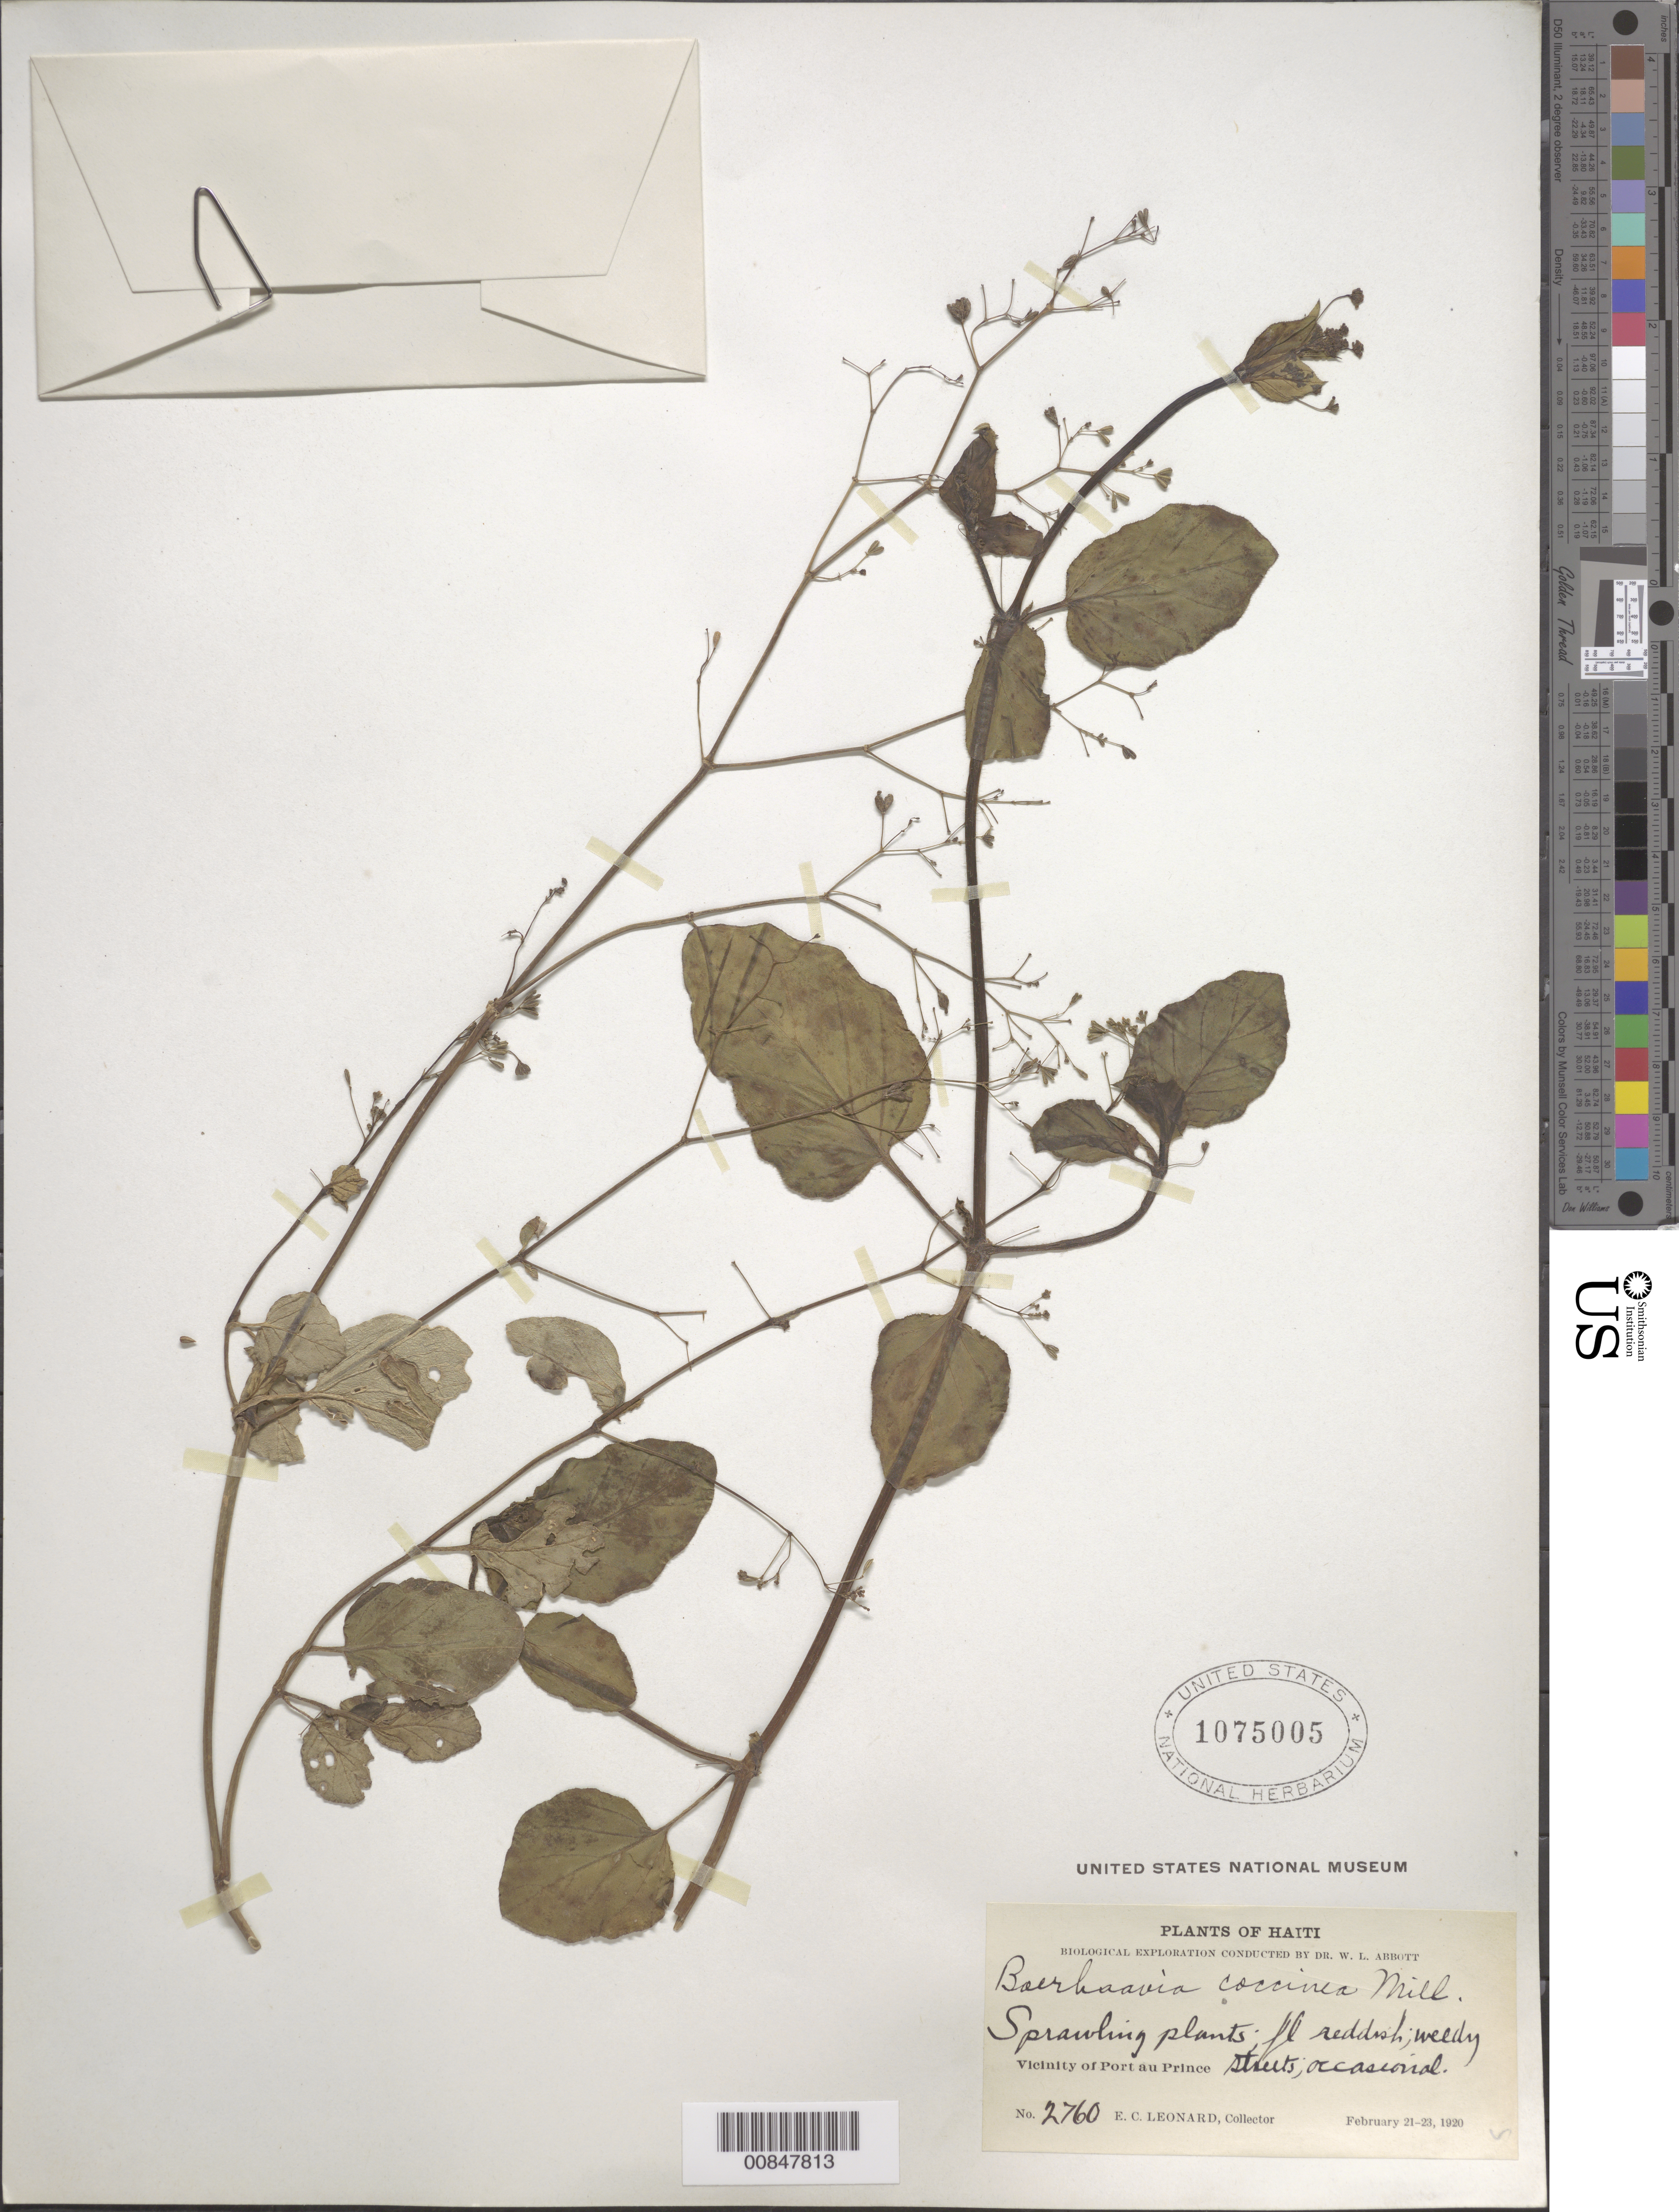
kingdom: Plantae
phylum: Tracheophyta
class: Magnoliopsida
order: Caryophyllales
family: Nyctaginaceae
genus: Boerhavia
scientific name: Boerhavia coccinea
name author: Mill.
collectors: E. C. Leonard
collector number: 2760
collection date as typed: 21 Feb 1920 to 23 Feb 1920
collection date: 1920-02-21/1920-02-23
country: Haiti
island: Hispaniola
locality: Vicinity of Port au Prince.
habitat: Streets.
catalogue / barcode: US 1075005